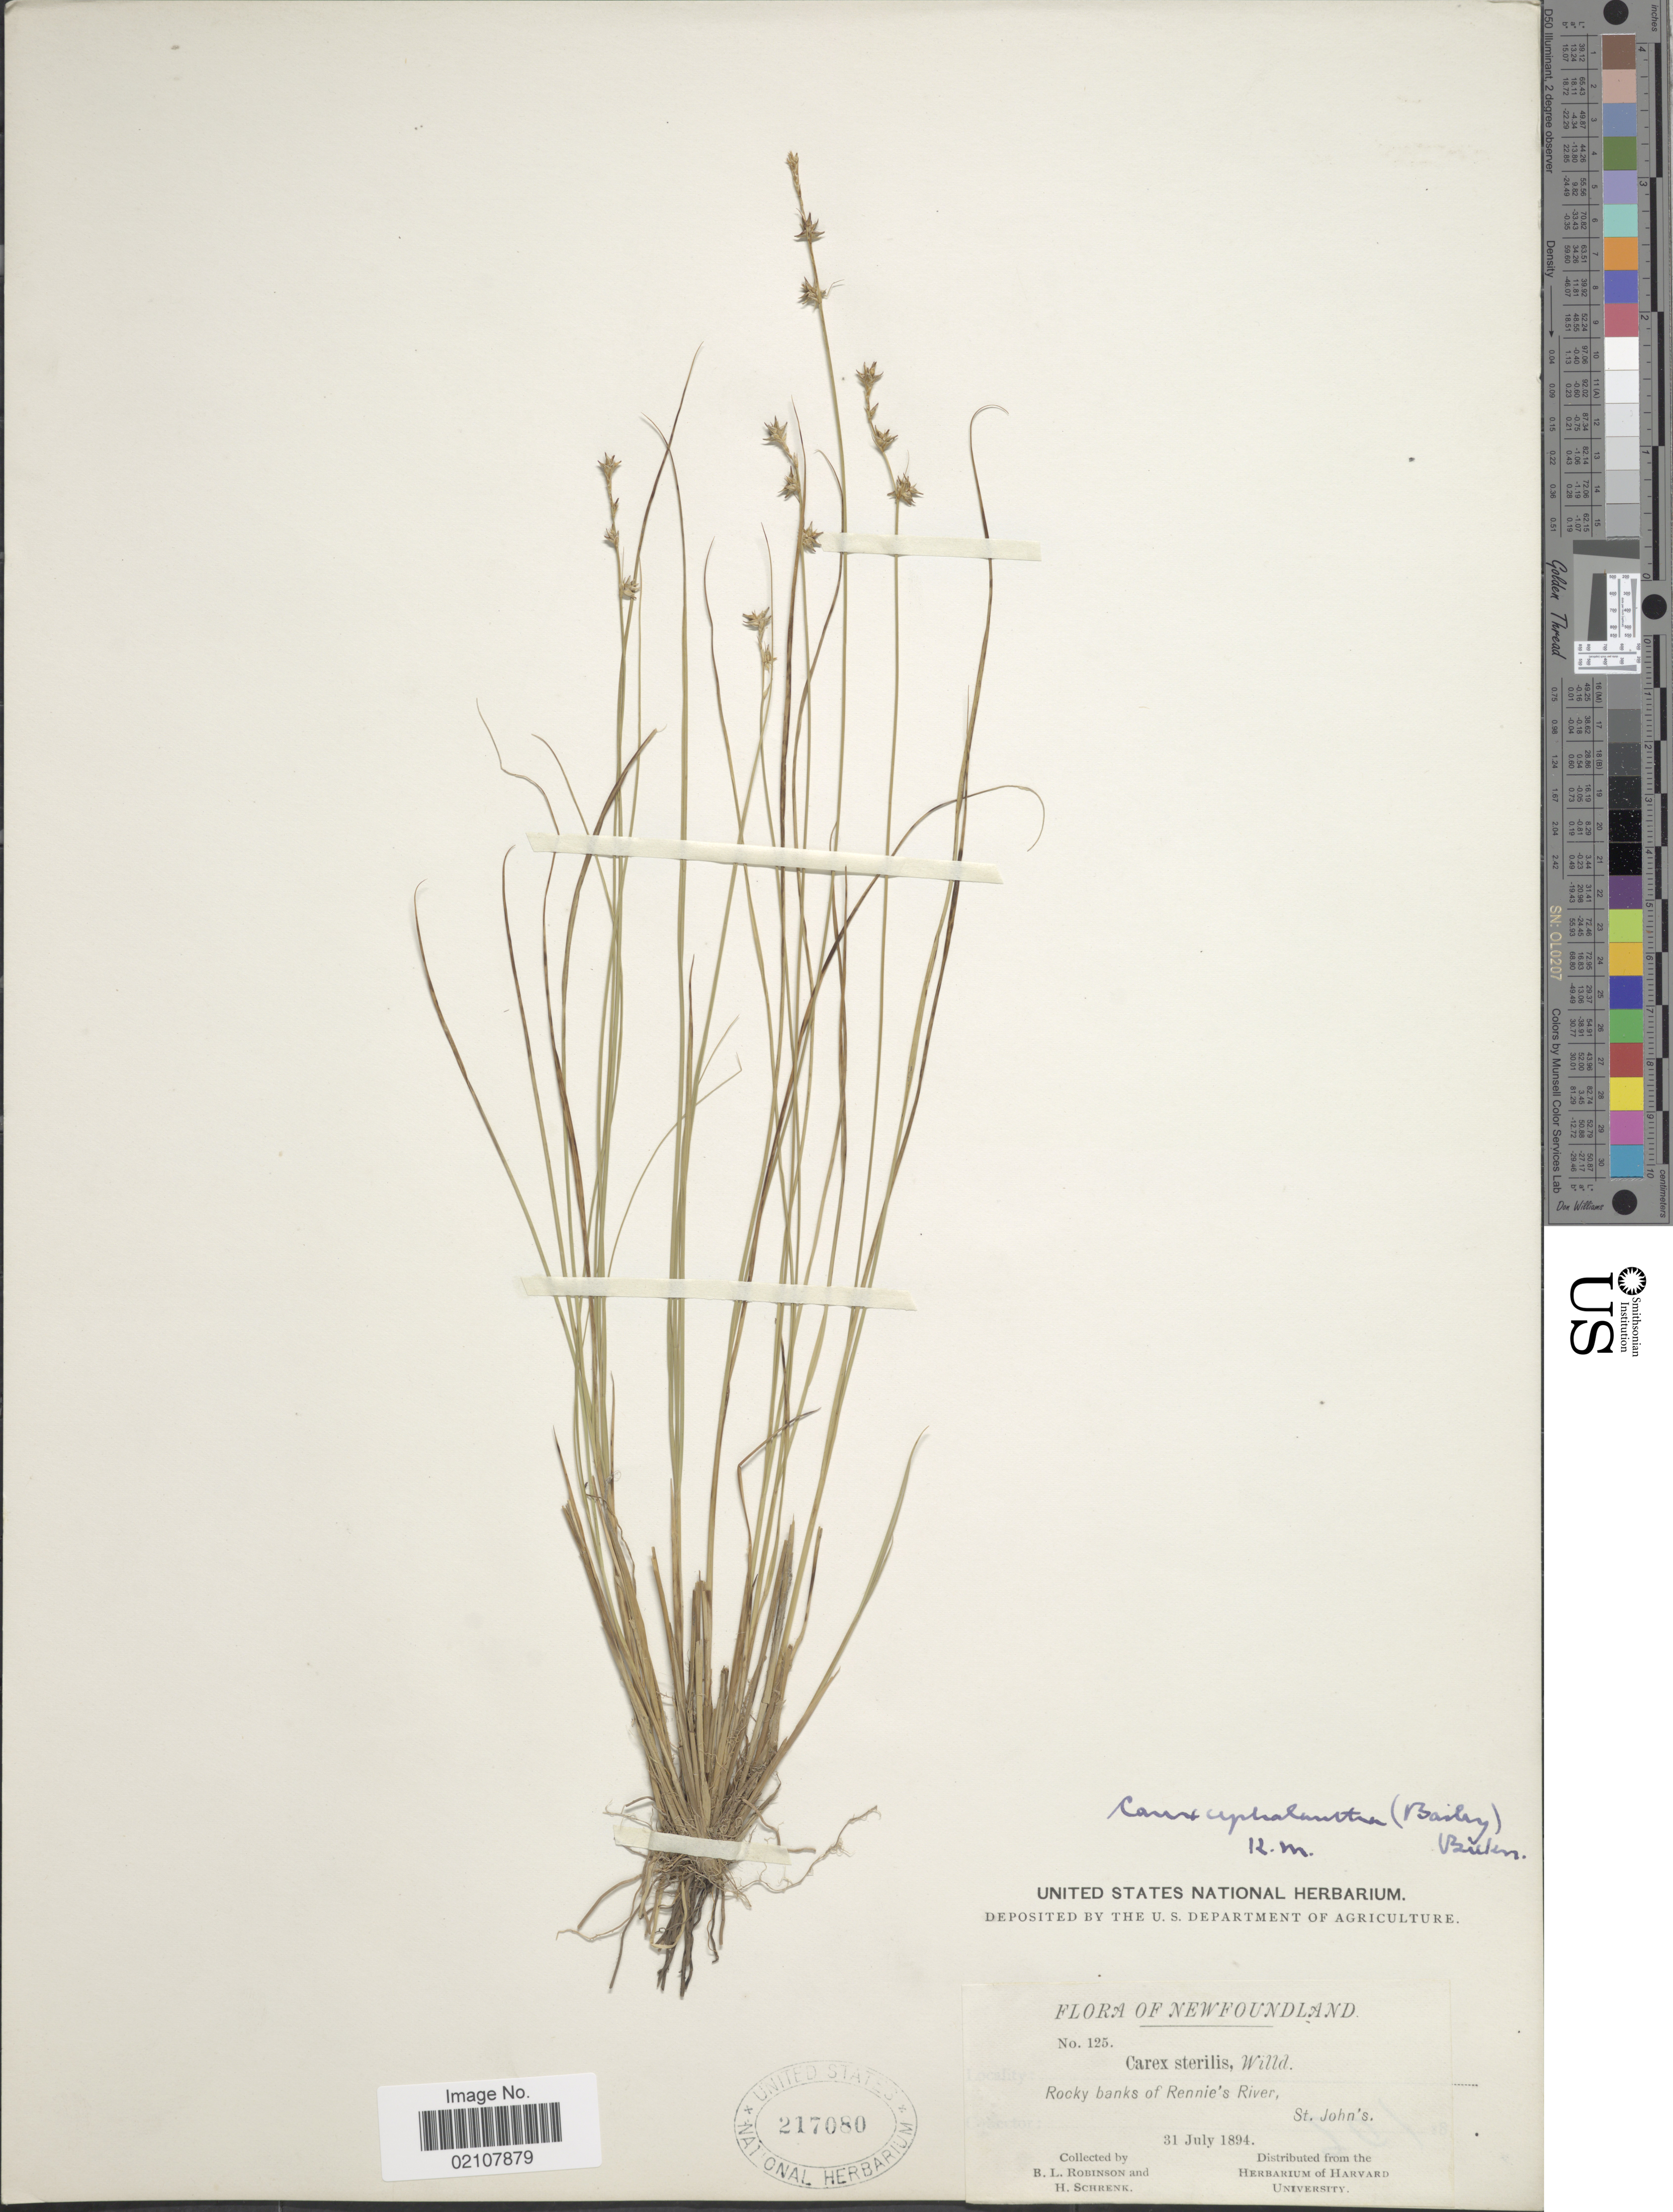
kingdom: Plantae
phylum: Tracheophyta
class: Liliopsida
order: Poales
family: Cyperaceae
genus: Carex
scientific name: Carex echinata subsp. echinata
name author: Murray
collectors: B. L. Robinson & H. v. Schrenk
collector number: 125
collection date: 1894-07-31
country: Canada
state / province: Newfoundland and Labrador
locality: Rocky banks of Rennie's River, St. John's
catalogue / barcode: US 217080